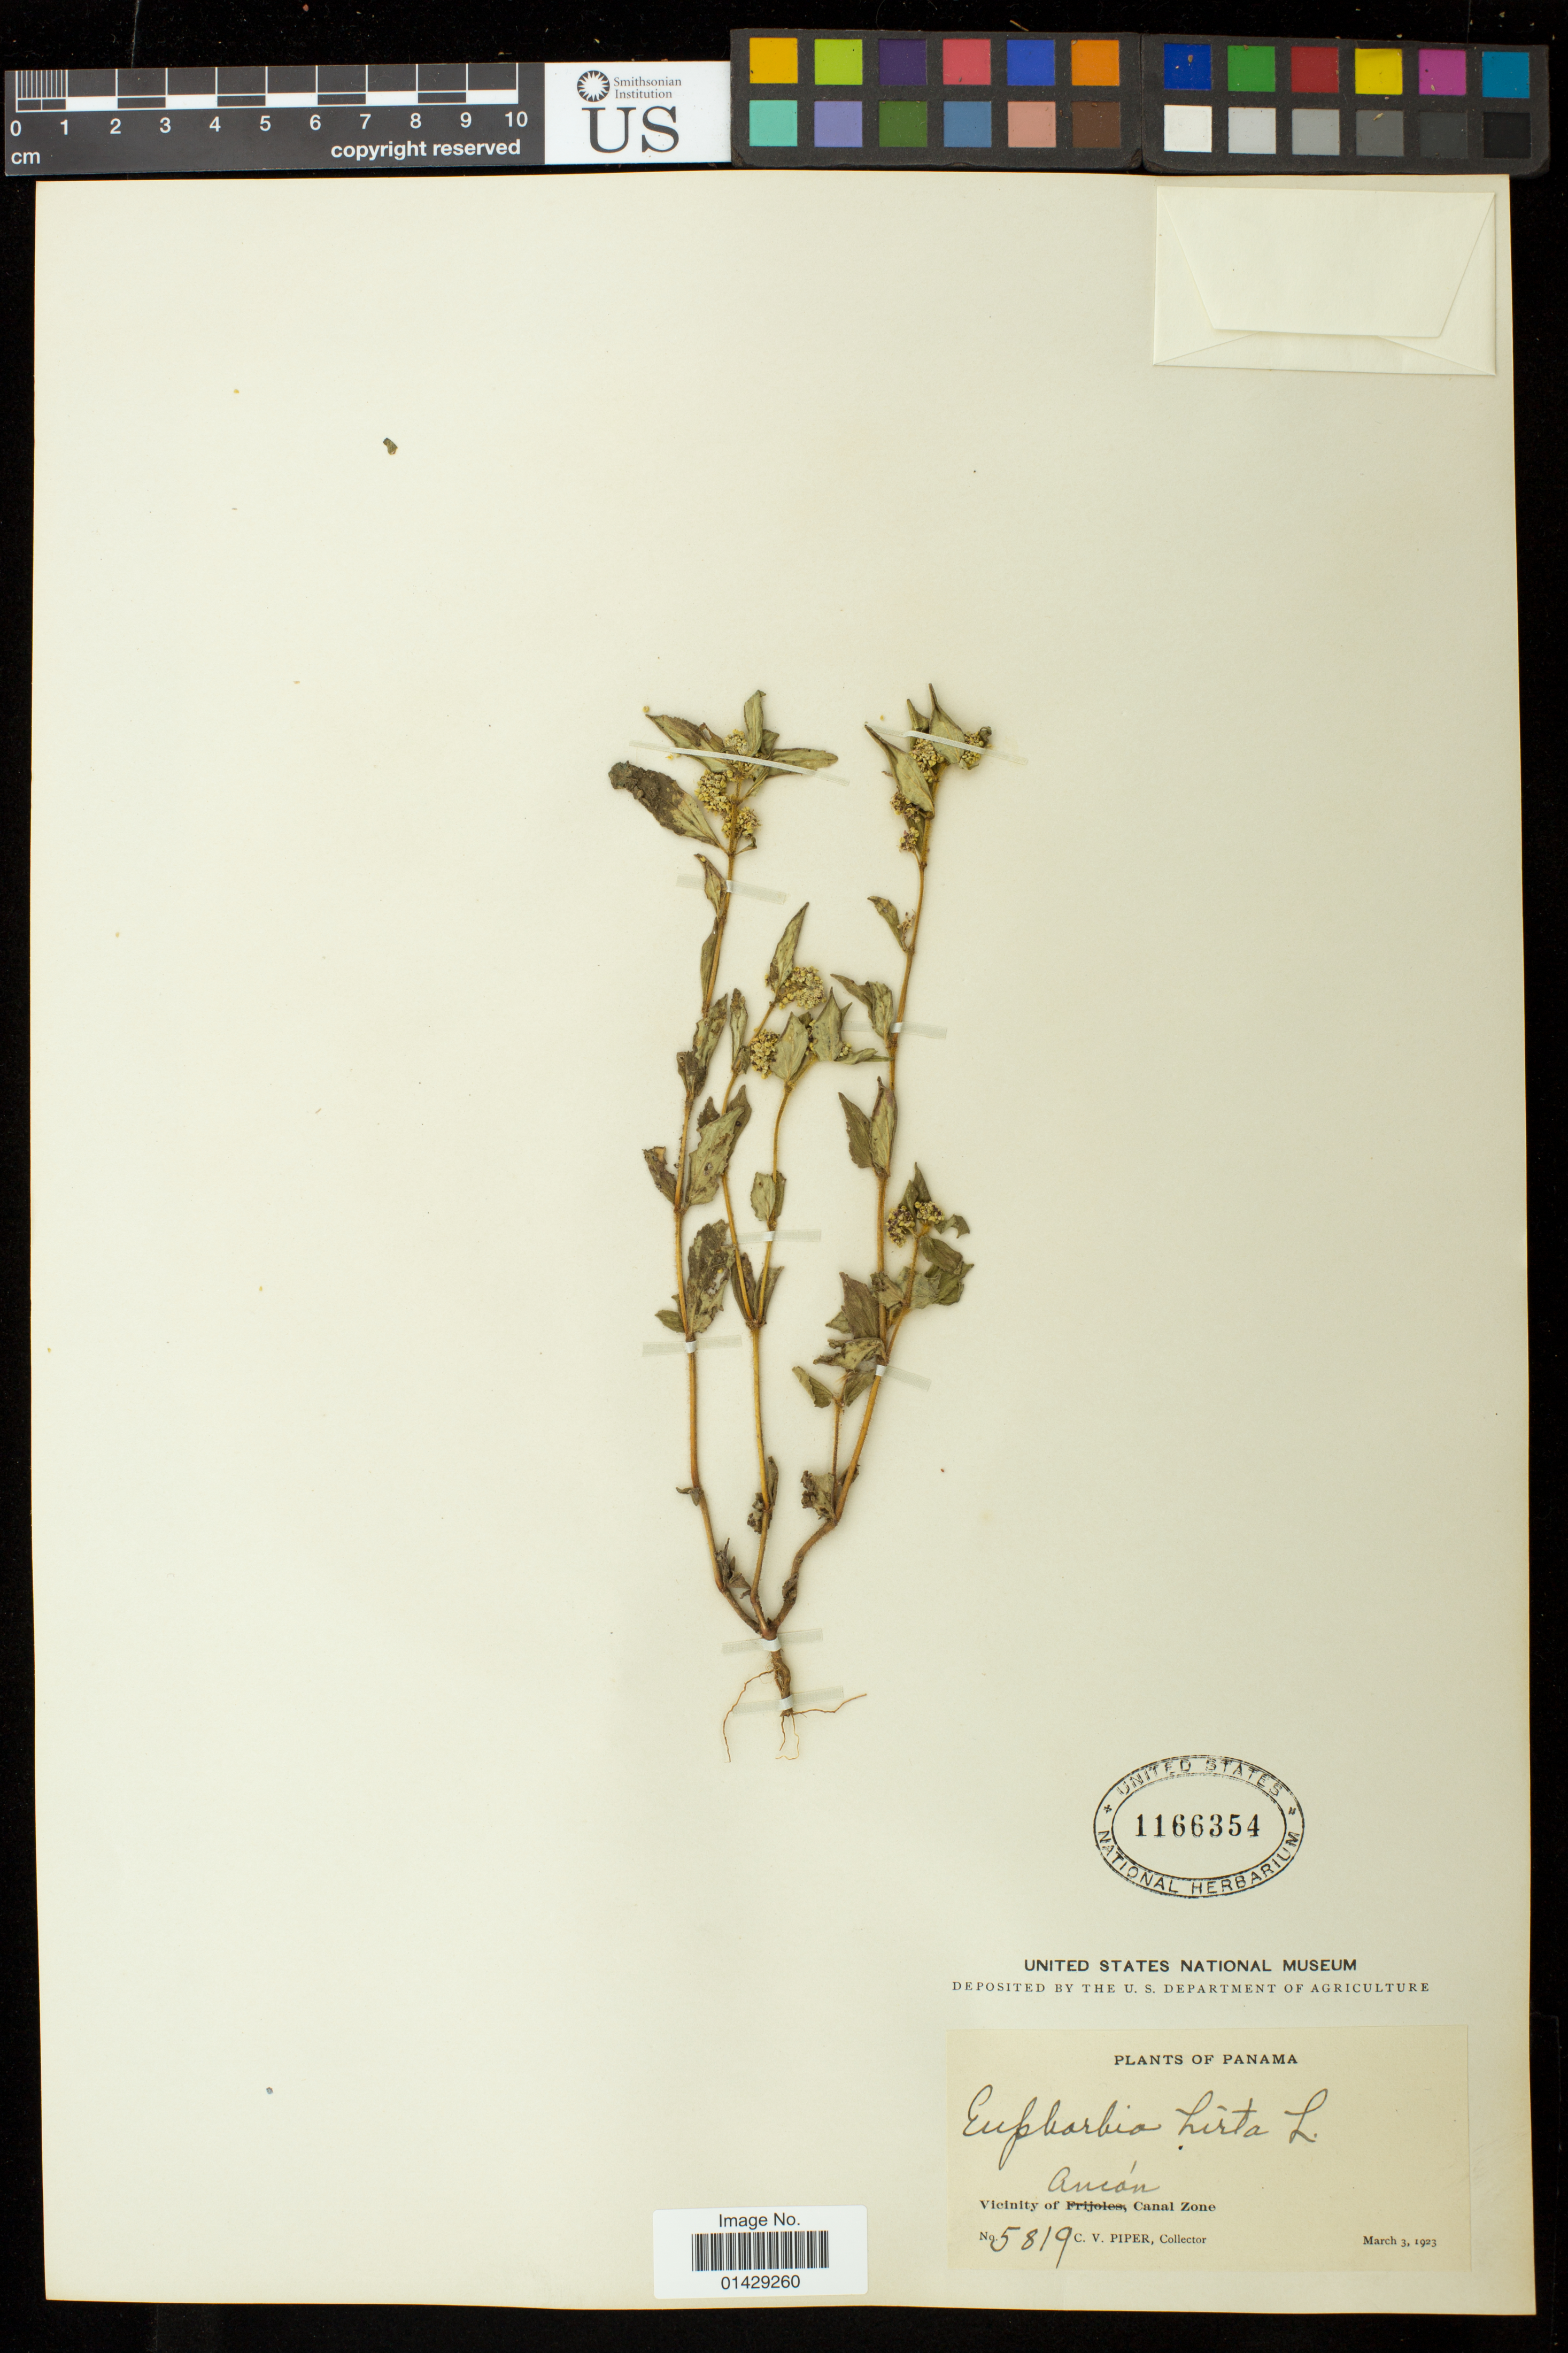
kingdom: Plantae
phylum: Tracheophyta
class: Magnoliopsida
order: Malpighiales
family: Euphorbiaceae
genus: Euphorbia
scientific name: Euphorbia hirta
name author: L.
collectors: C. V. Piper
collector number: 5819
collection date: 1923-03-03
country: Panama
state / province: Panamá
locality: Vicinity of Ancon, Canal Zone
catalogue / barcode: US 1166354